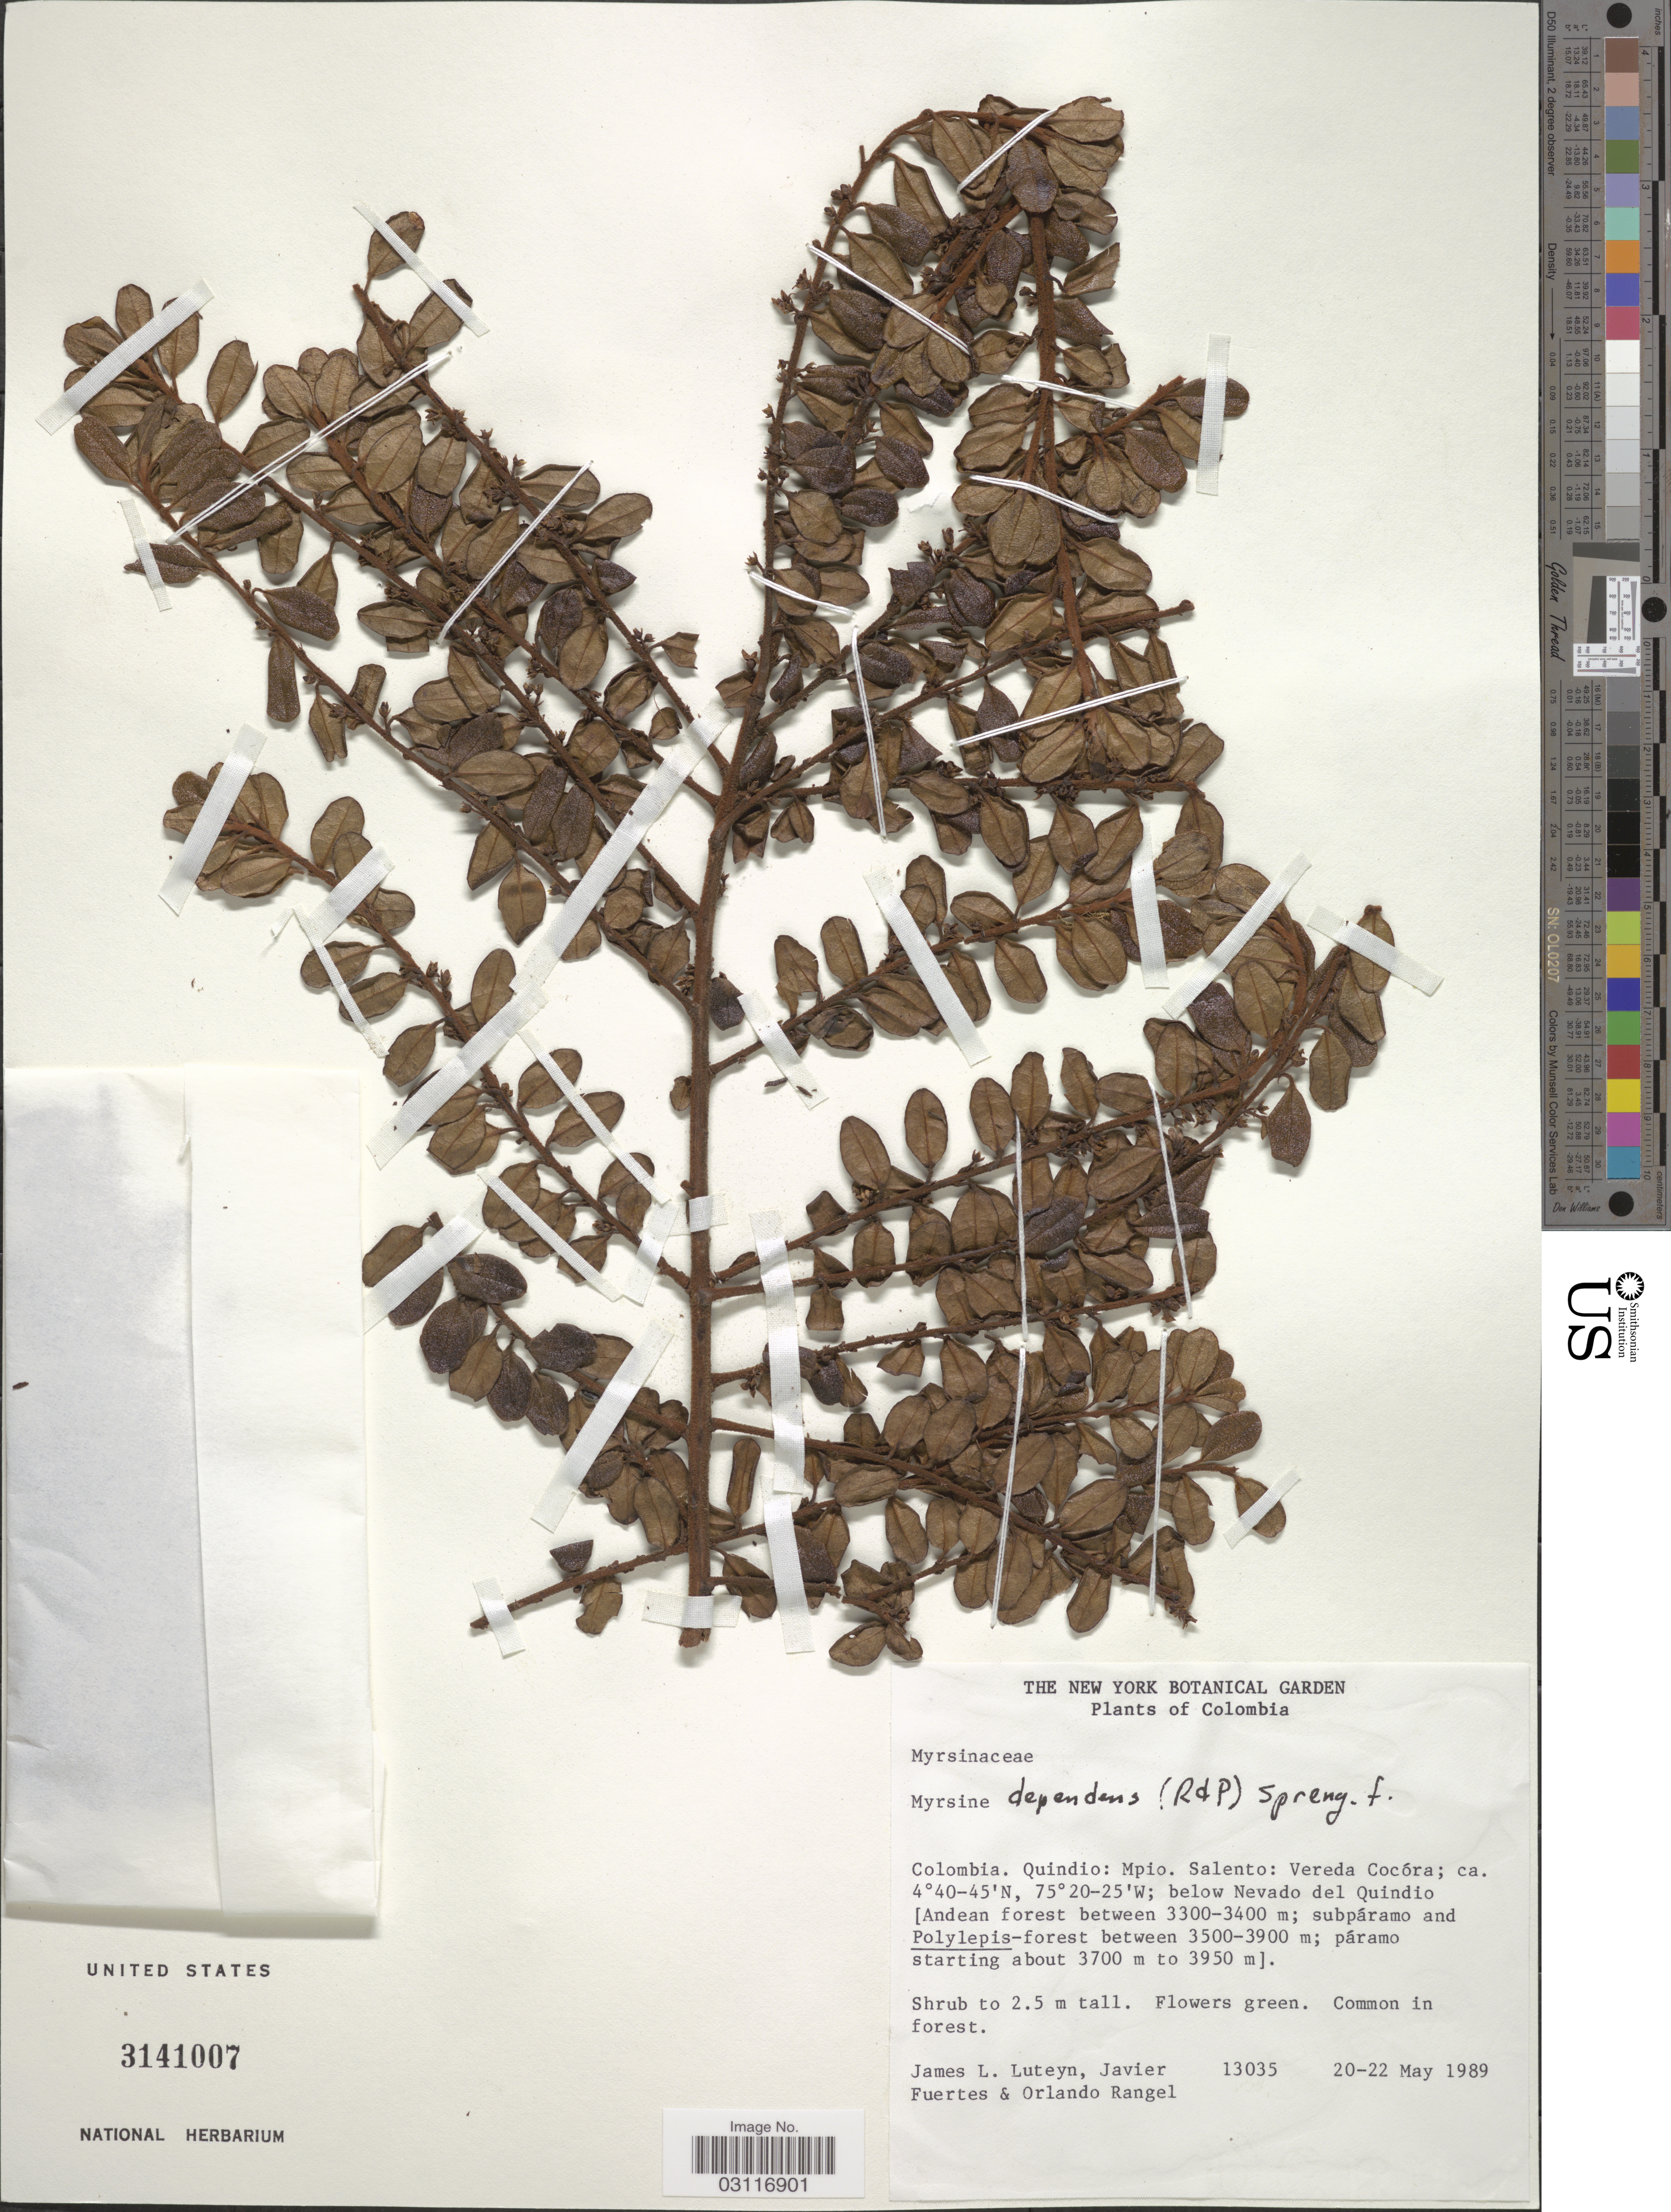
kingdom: Plantae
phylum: Tracheophyta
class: Magnoliopsida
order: Ericales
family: Primulaceae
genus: Myrsine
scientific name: Myrsine dependens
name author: (Ruiz & Pav.) Spreng.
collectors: J. Luteyn, J. Fuertes & O. Rangel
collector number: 13035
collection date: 1989-05-20/1989-05-22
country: Colombia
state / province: Quindío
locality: Mpio. Salento: Vereda Cocóra; below Nevado del Quindio [Andean forest].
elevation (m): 3300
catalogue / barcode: US 3141007